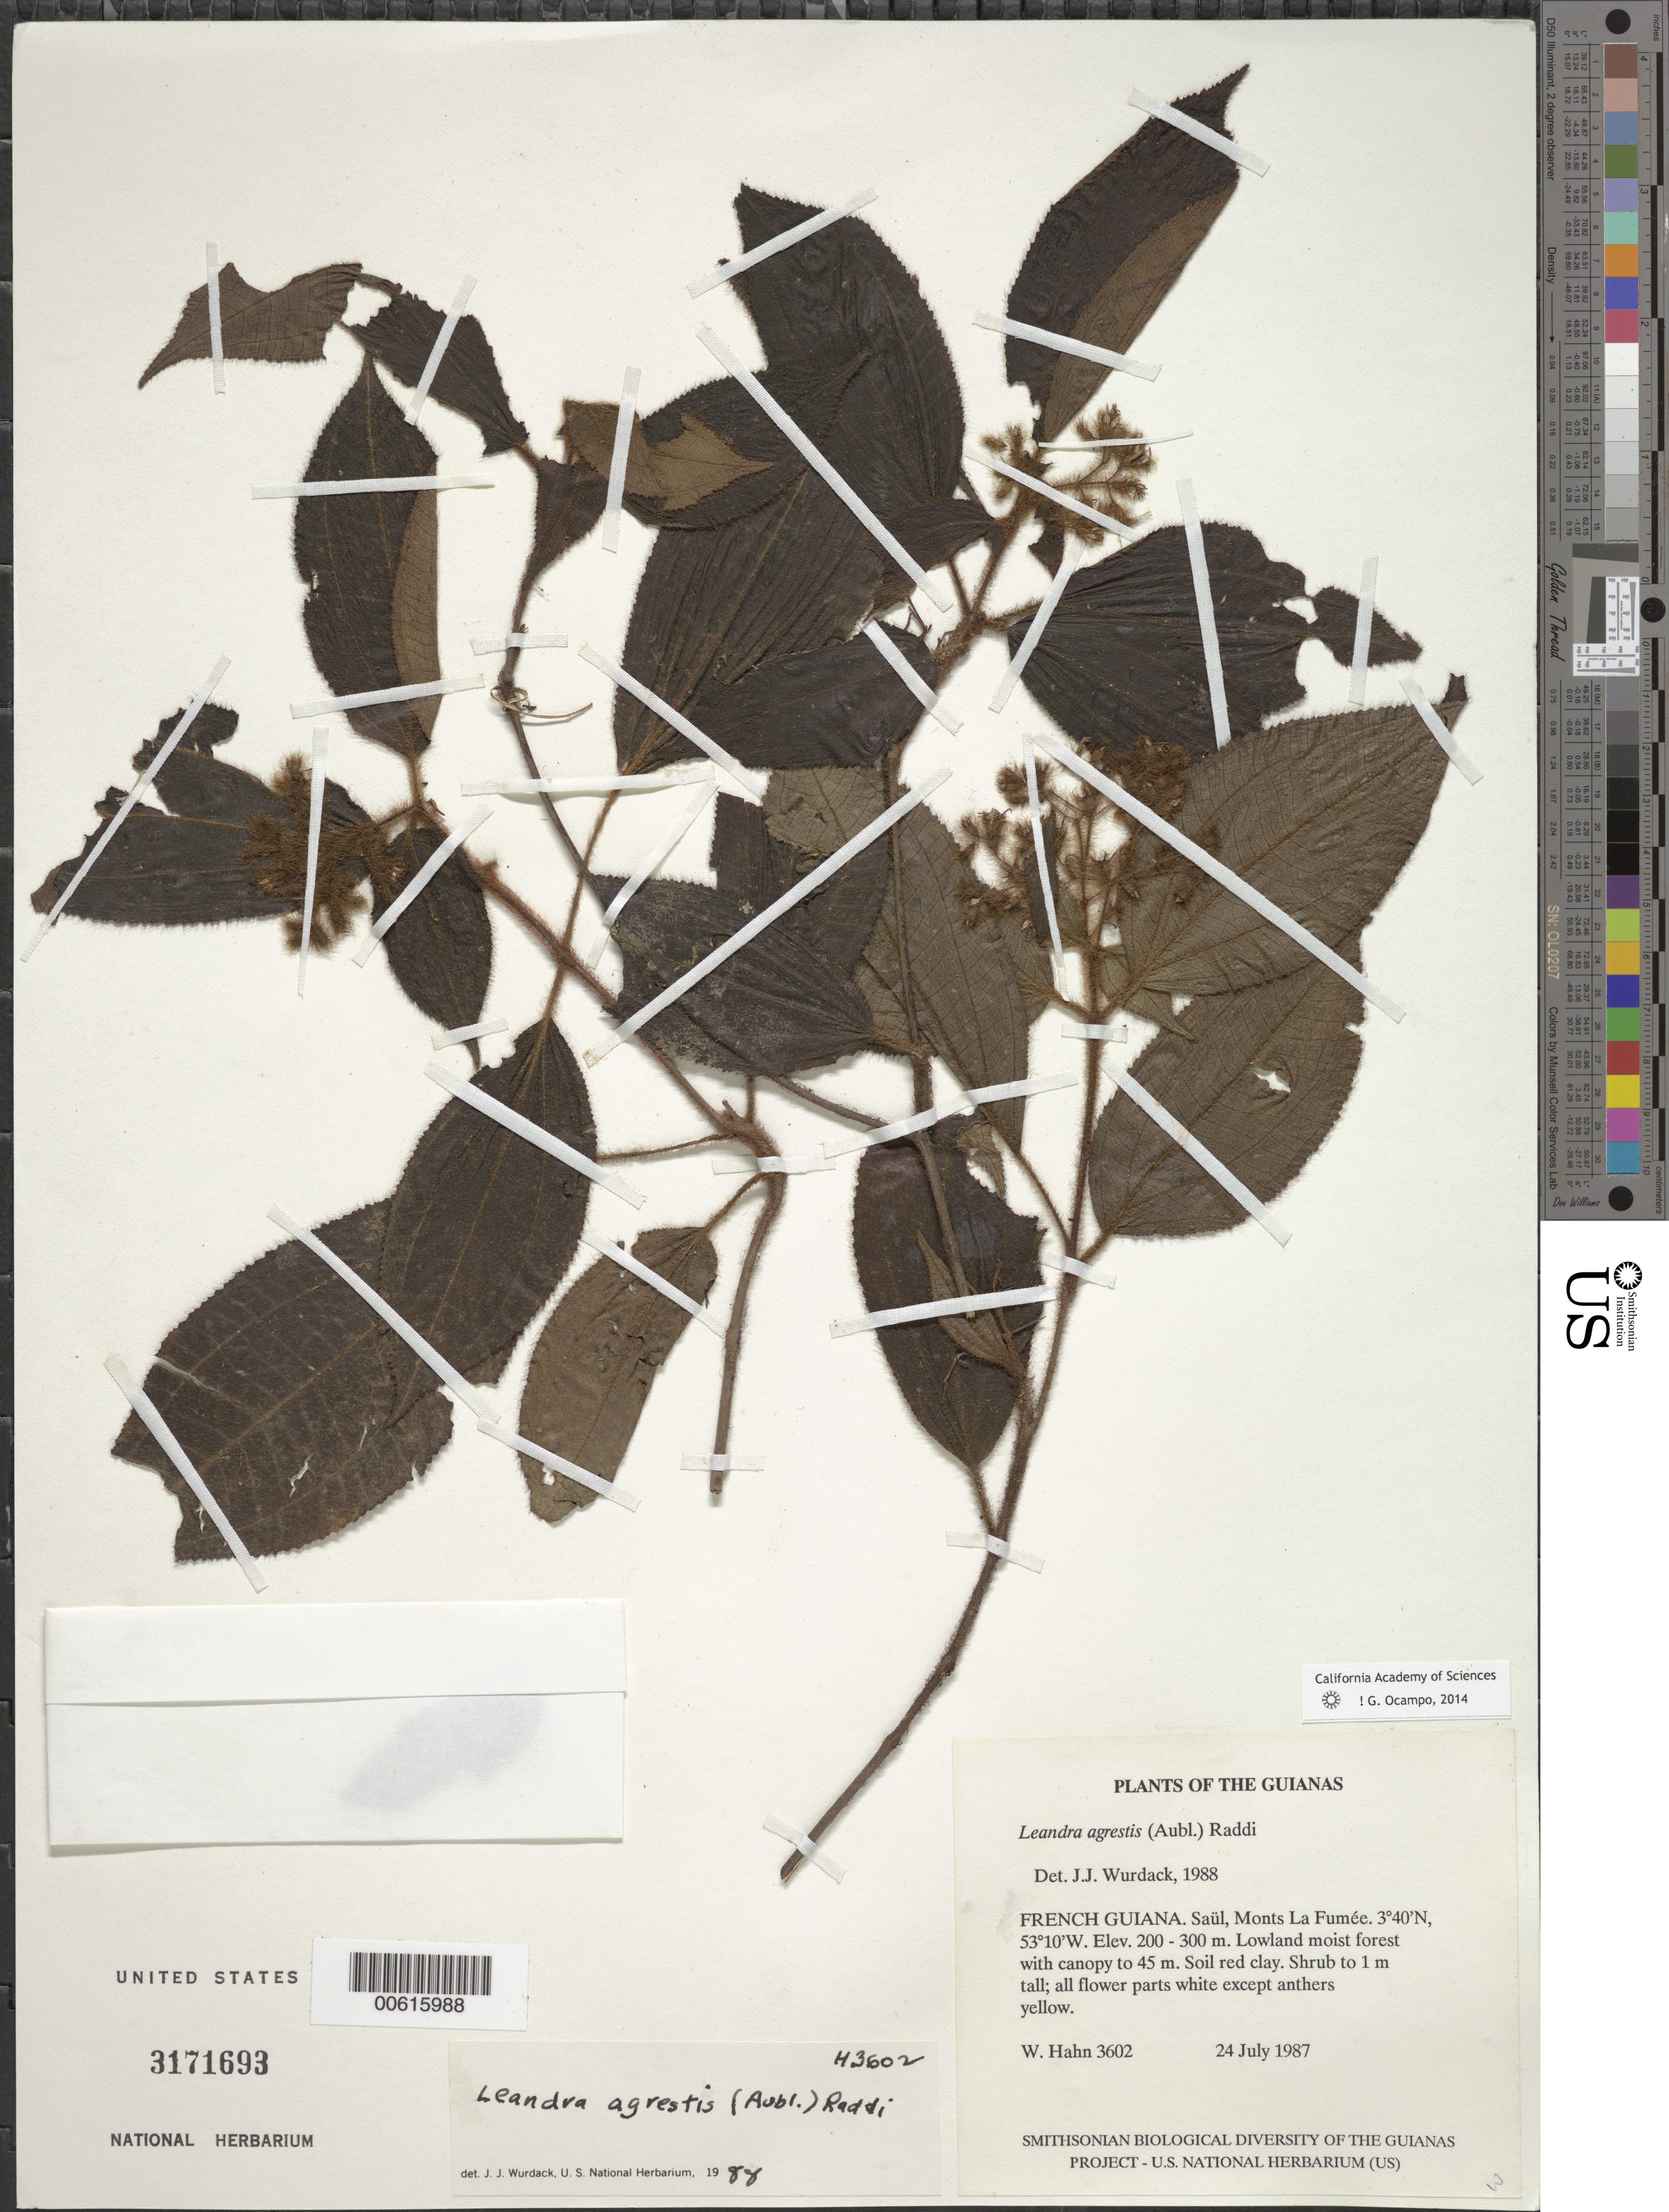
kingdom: Plantae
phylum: Tracheophyta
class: Magnoliopsida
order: Myrtales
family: Melastomataceae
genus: Leandra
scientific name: Leandra agrestis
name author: (Aubl.) Raddi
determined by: Wurdack, John J., (US), US (UNITED STATES)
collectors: W. Hahn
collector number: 3602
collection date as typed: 24 July 1987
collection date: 1987-07-24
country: French Guiana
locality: Saül, Monts La Fumée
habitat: Lowland moist forest with canopy to 45 m. Soil red clay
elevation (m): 200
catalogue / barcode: US 3171693